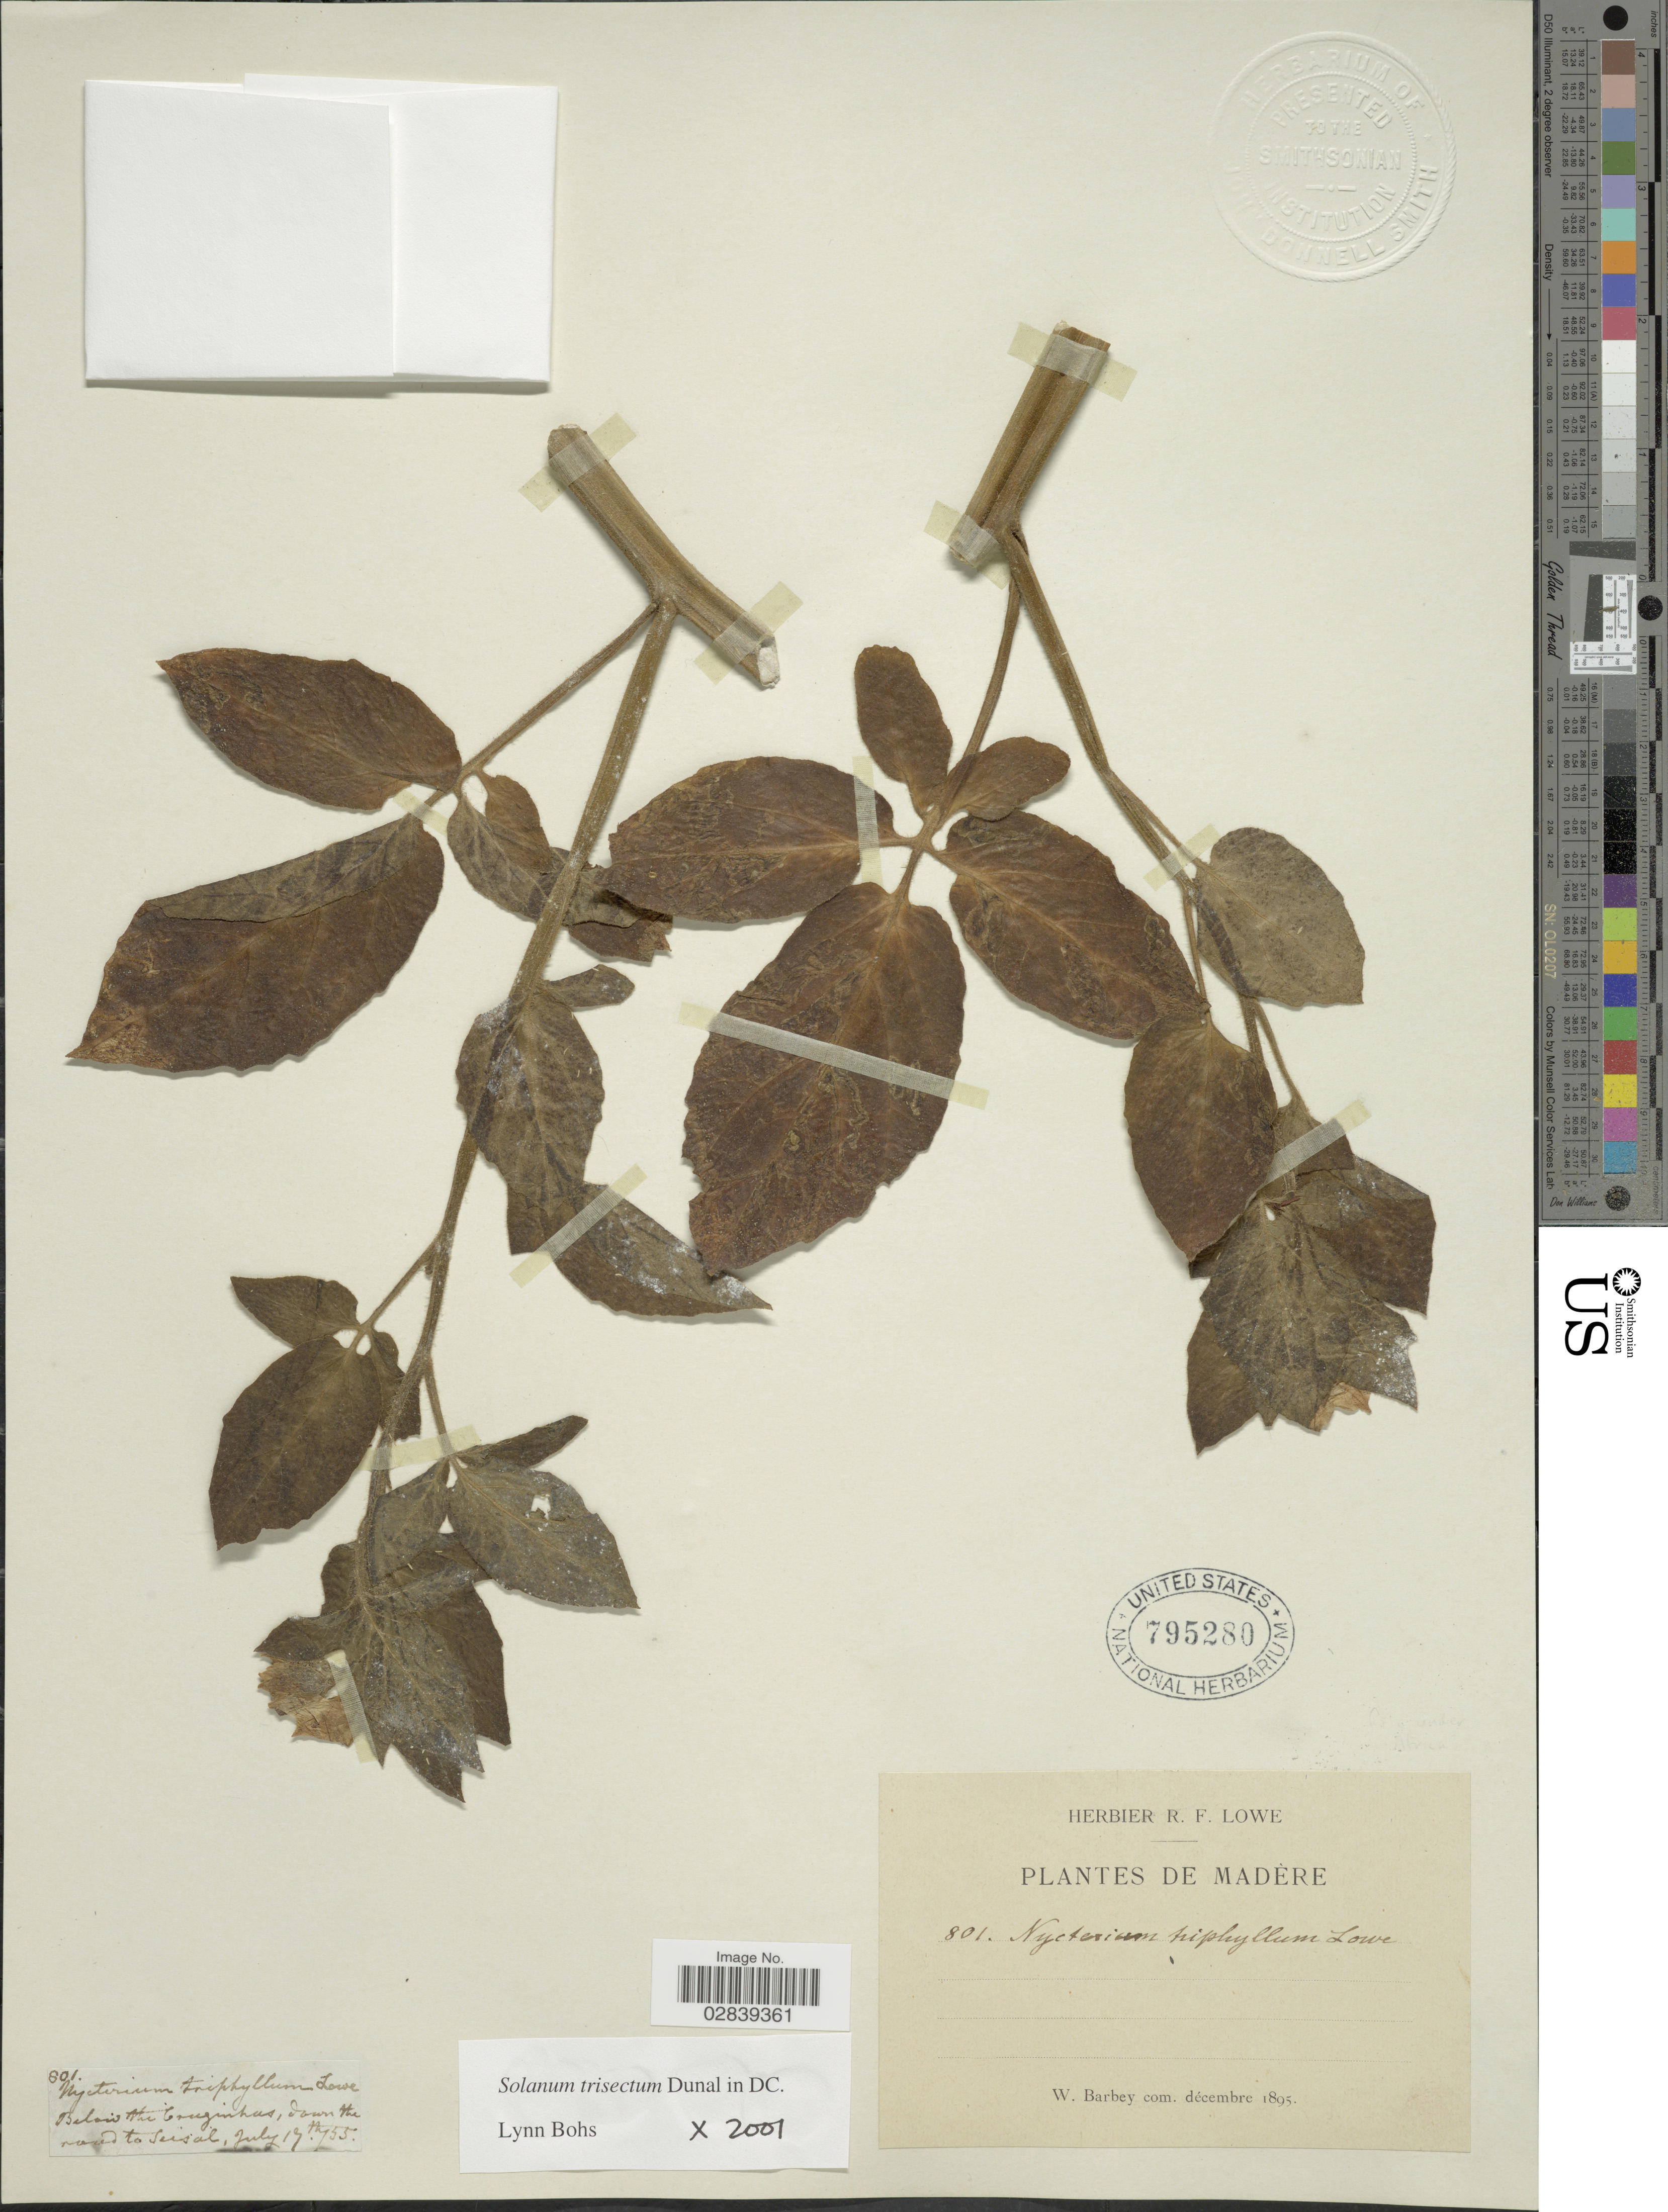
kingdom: Plantae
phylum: Tracheophyta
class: Magnoliopsida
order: Solanales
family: Solanaceae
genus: Solanum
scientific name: Solanum trisectum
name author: Dunal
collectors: ex herb. R. F. Lowe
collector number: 801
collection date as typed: Transcribed d/m/y: 19/7/55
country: Portugal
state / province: Madeira (Aut. Reg.)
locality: Madère, below the Cruginhas [interpreted], down the road to Seisal [interpreted]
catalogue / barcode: US 795280